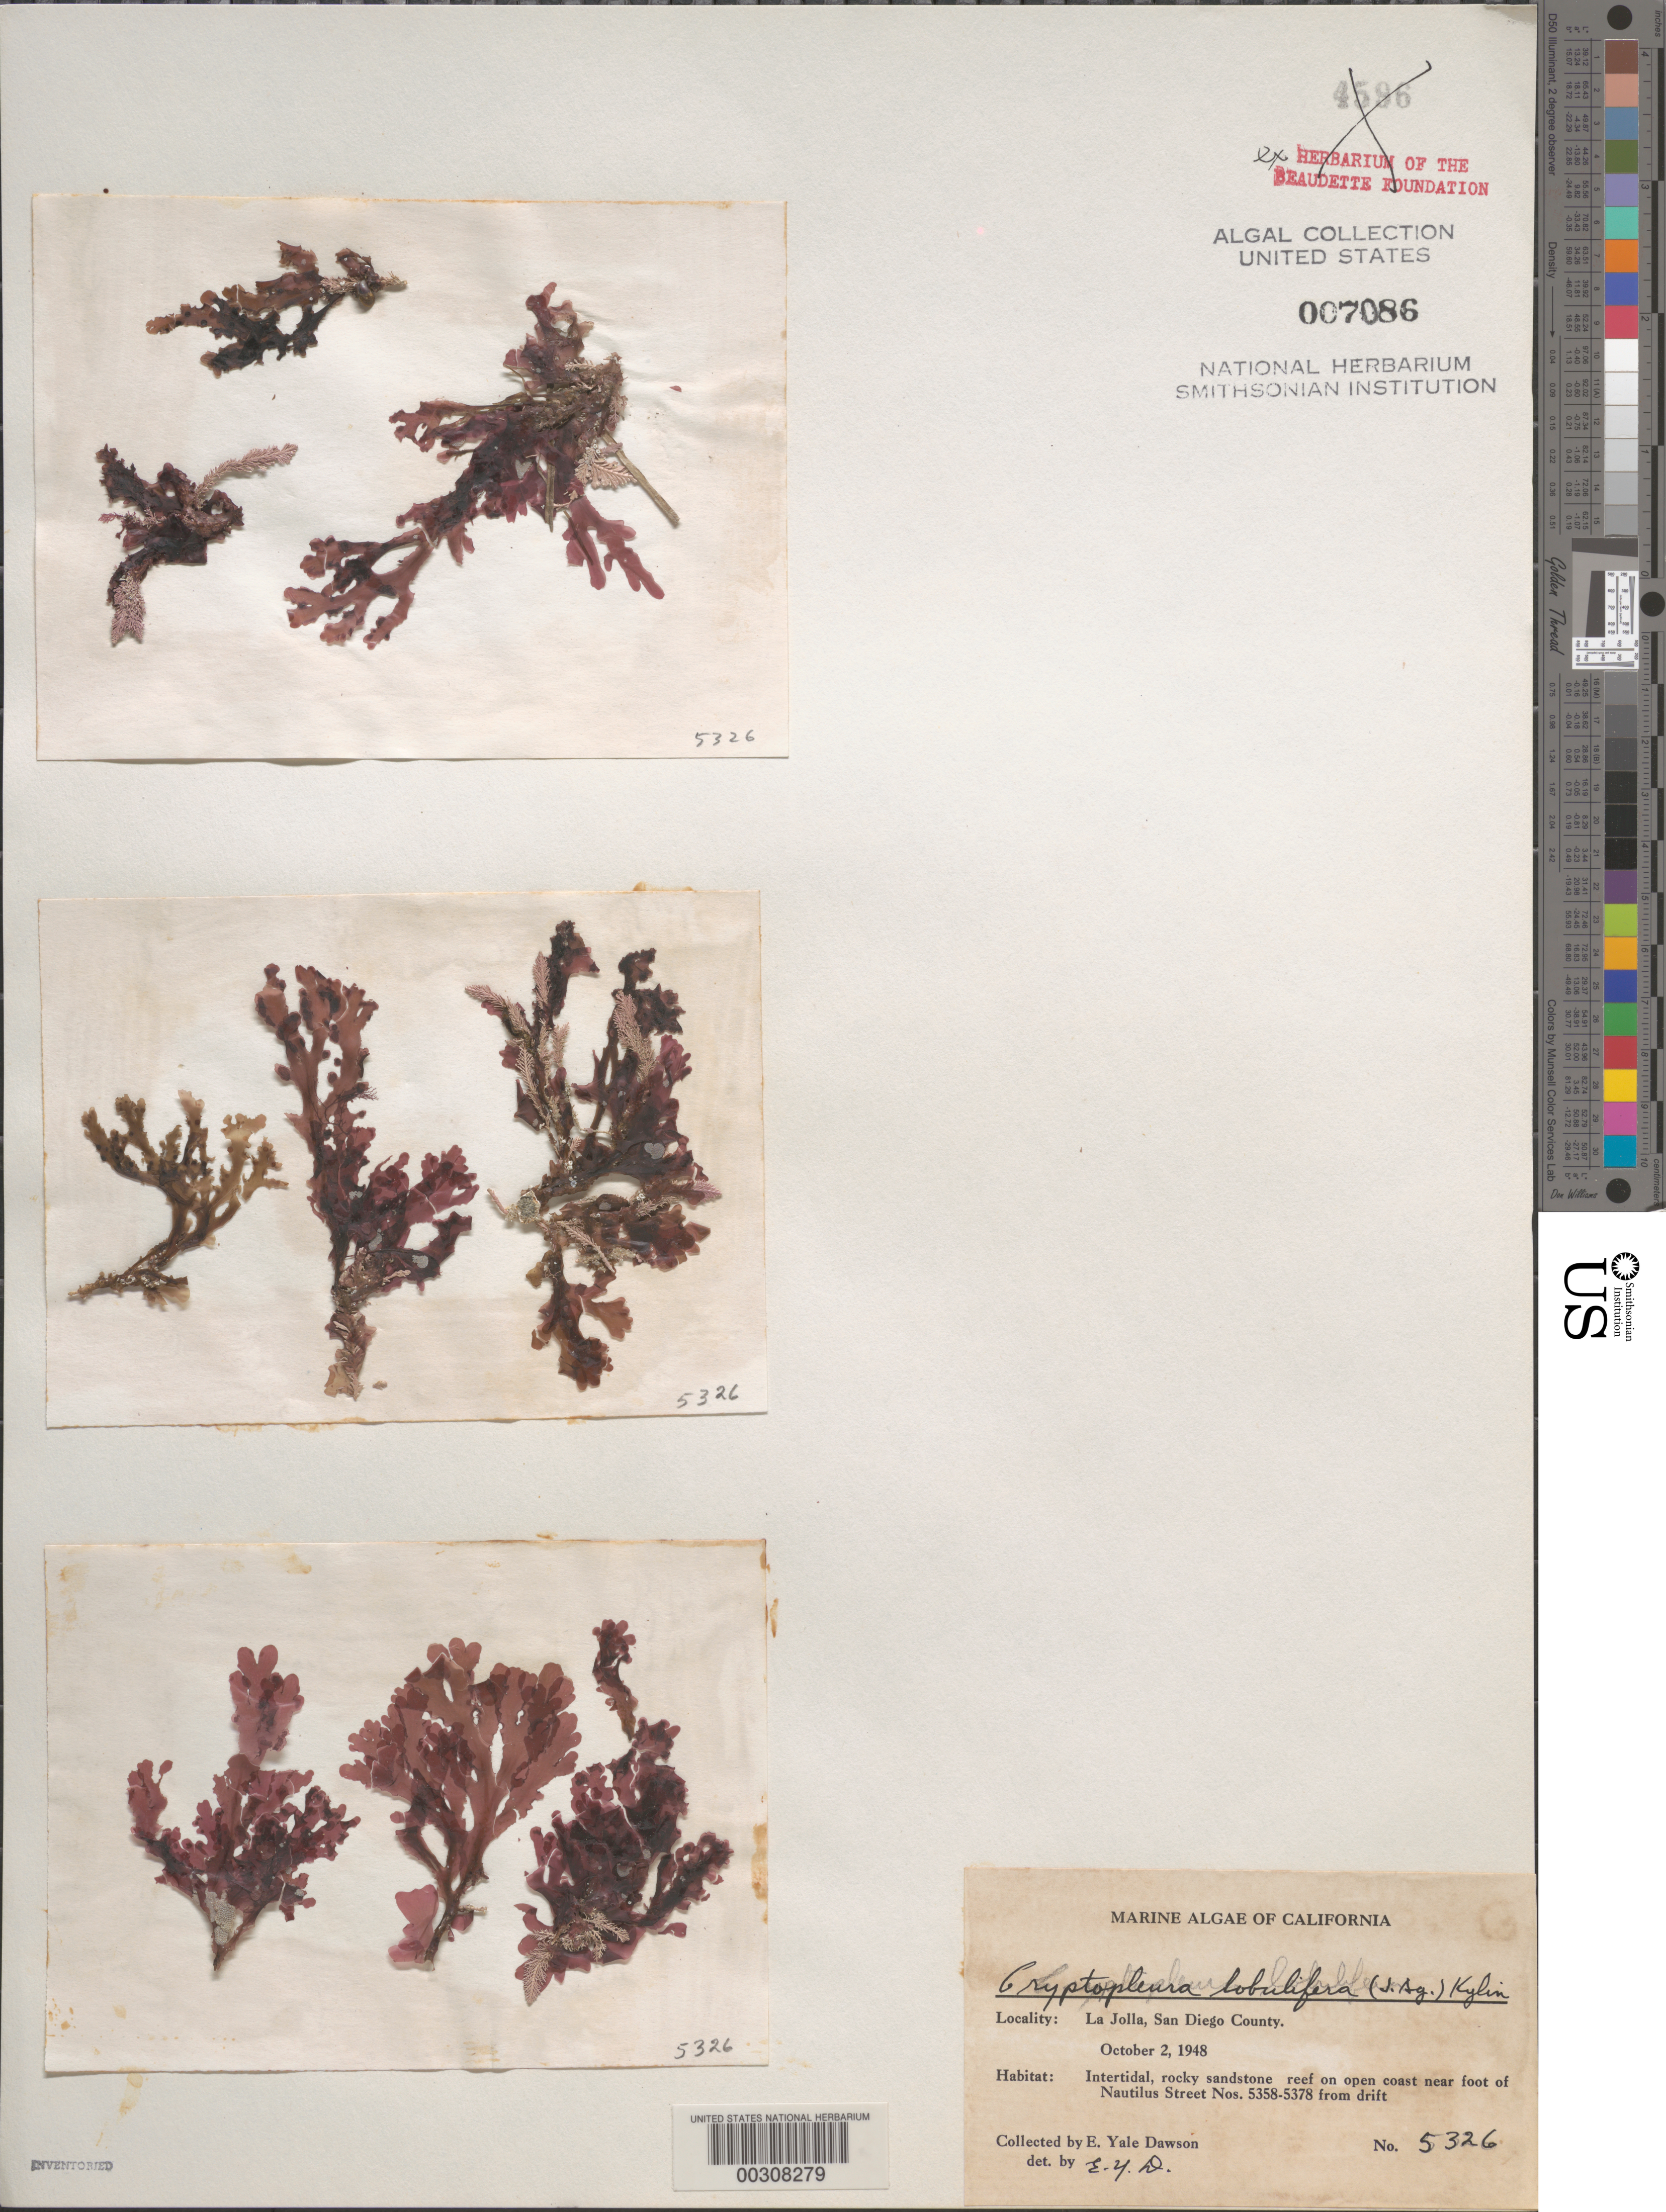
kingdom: Plantae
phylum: Rhodophyta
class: Florideophyceae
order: Ceramiales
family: Delesseriaceae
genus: Cryptopleura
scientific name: Cryptopleura lobulifera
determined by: Dawson, E. Y.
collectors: E. Y. Dawson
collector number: EYD 5326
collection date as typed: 02 Oct 1948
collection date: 1948-10-02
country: United States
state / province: California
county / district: San Diego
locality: La Jolla, near foot of Nautilus Street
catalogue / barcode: US 7086